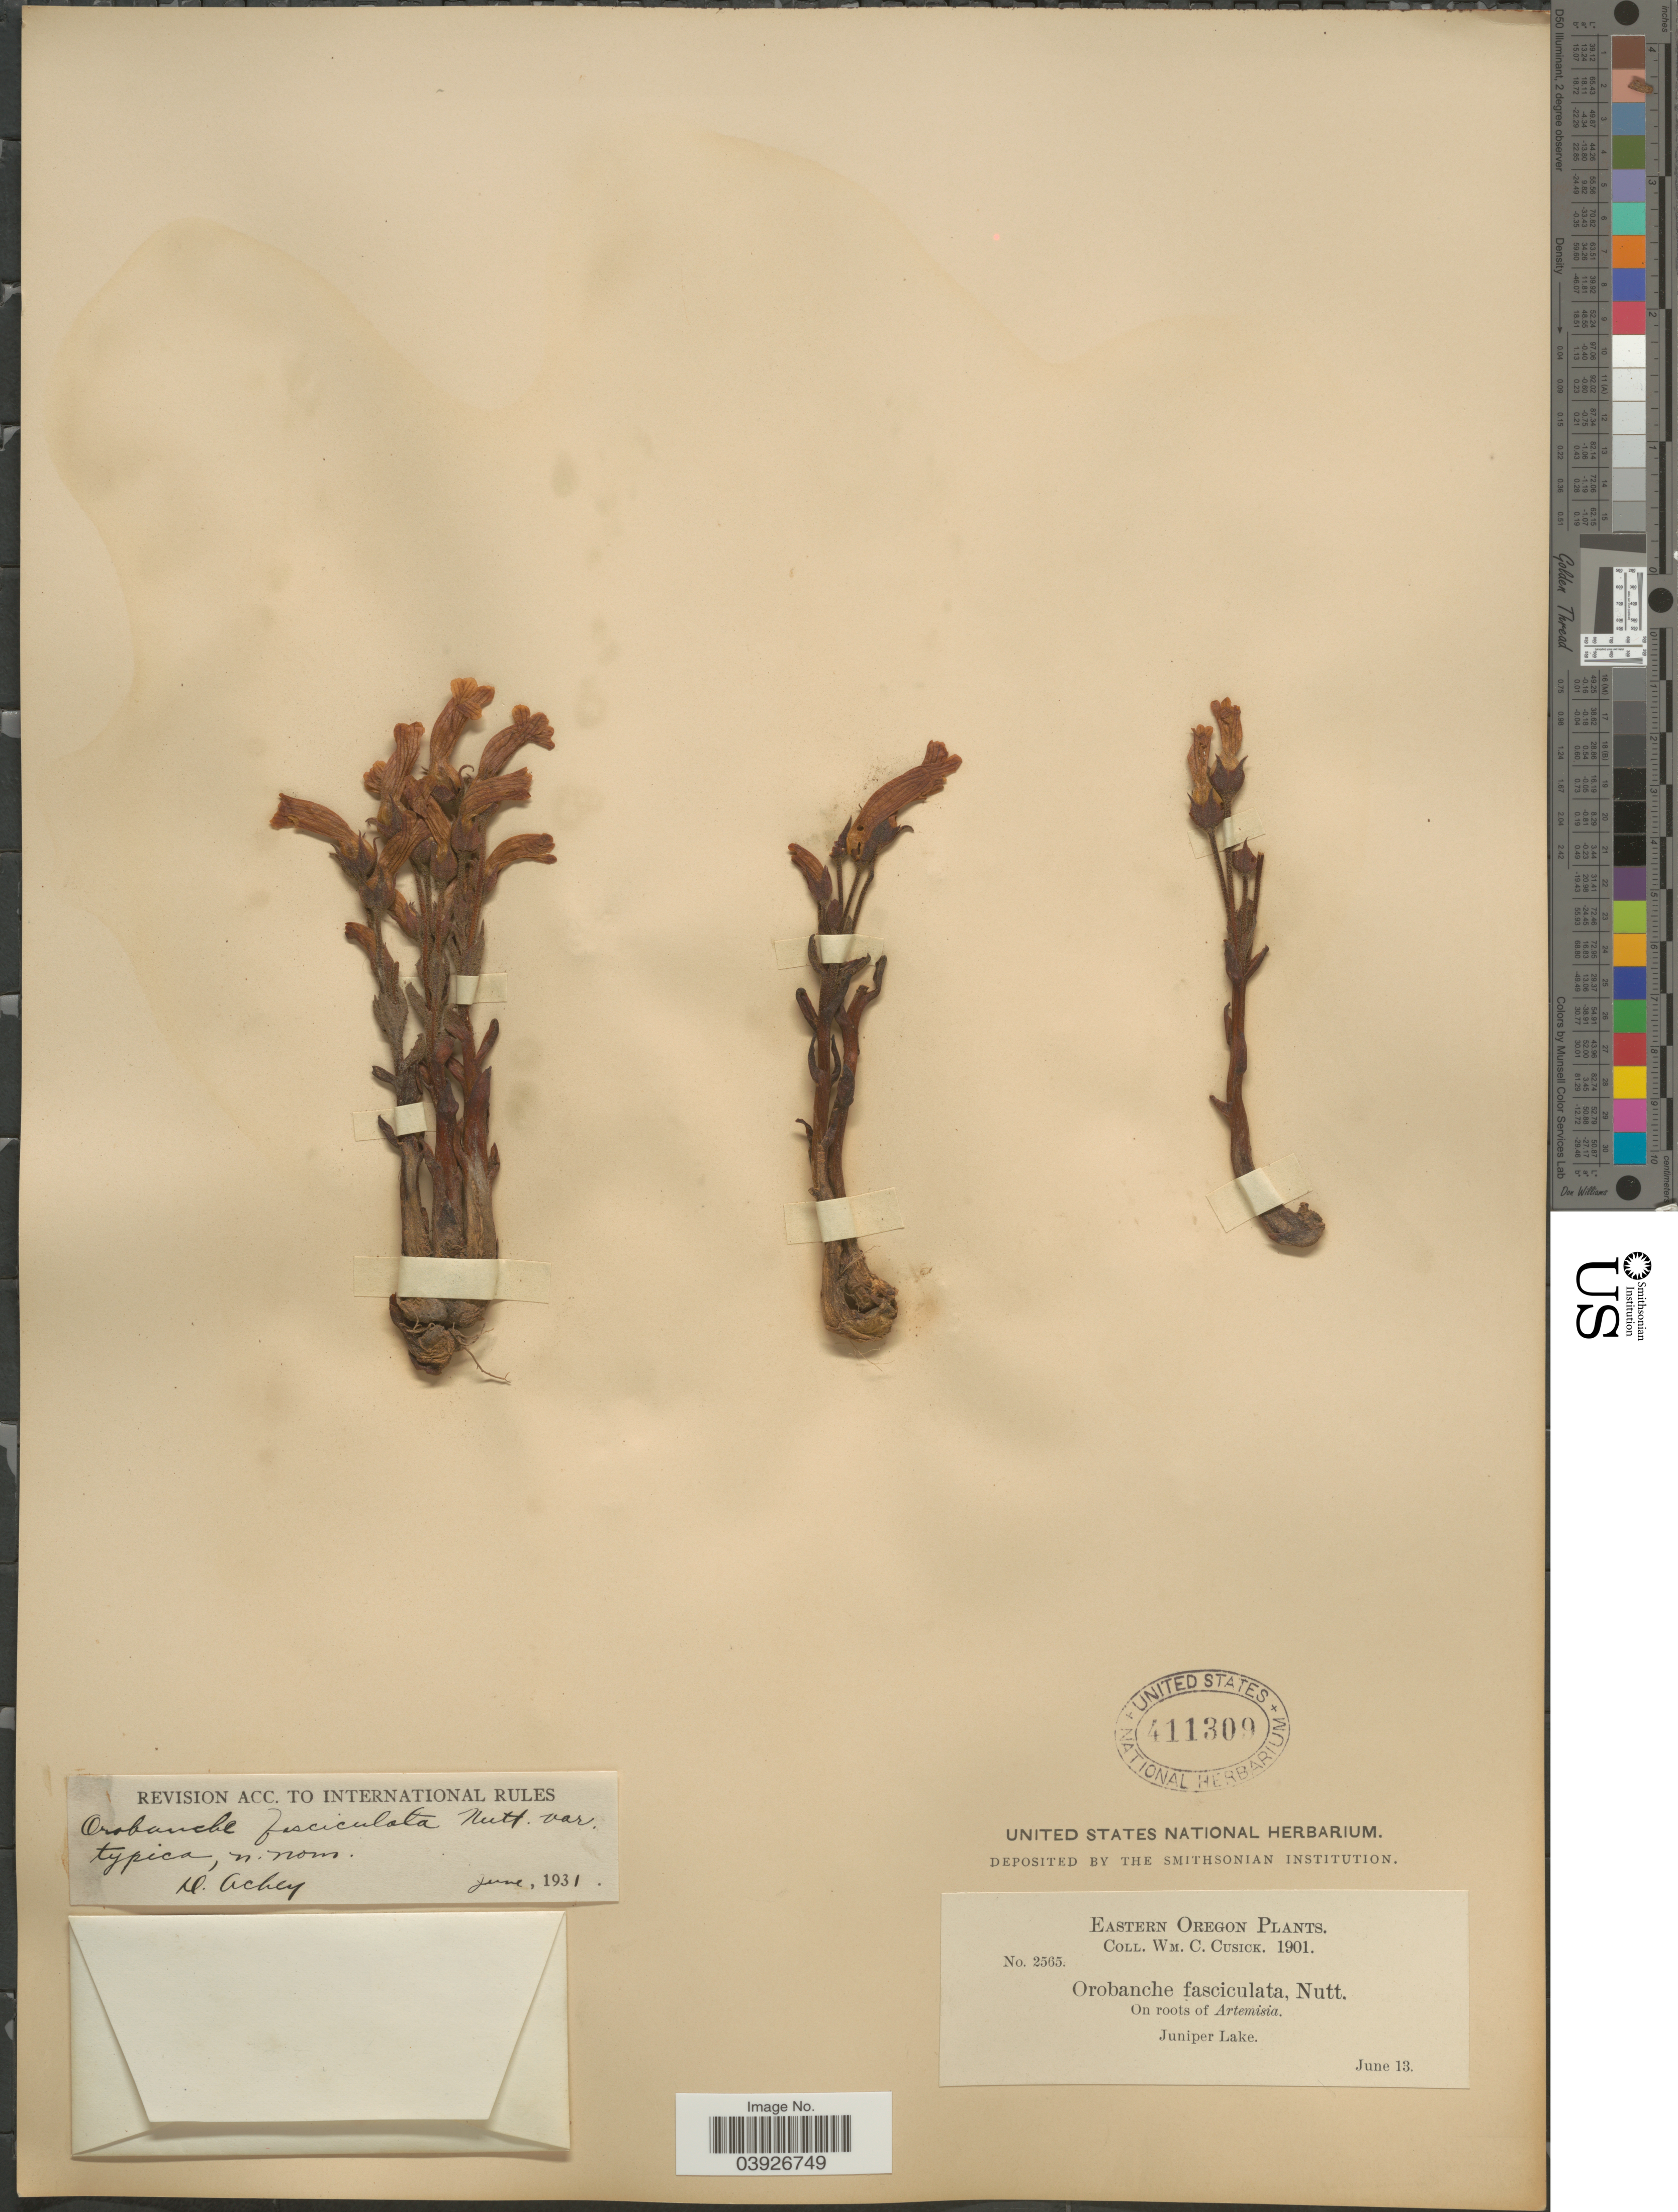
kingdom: Plantae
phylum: Tracheophyta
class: Magnoliopsida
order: Lamiales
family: Orobanchaceae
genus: Aphyllon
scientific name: Aphyllon fasciculatum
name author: (Nutt.) Torr. & A. Gray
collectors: W. C. Cusick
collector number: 2565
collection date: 1901-06-13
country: United States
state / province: Oregon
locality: Eastern Oregon. Juniper Lake.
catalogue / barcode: US 411309